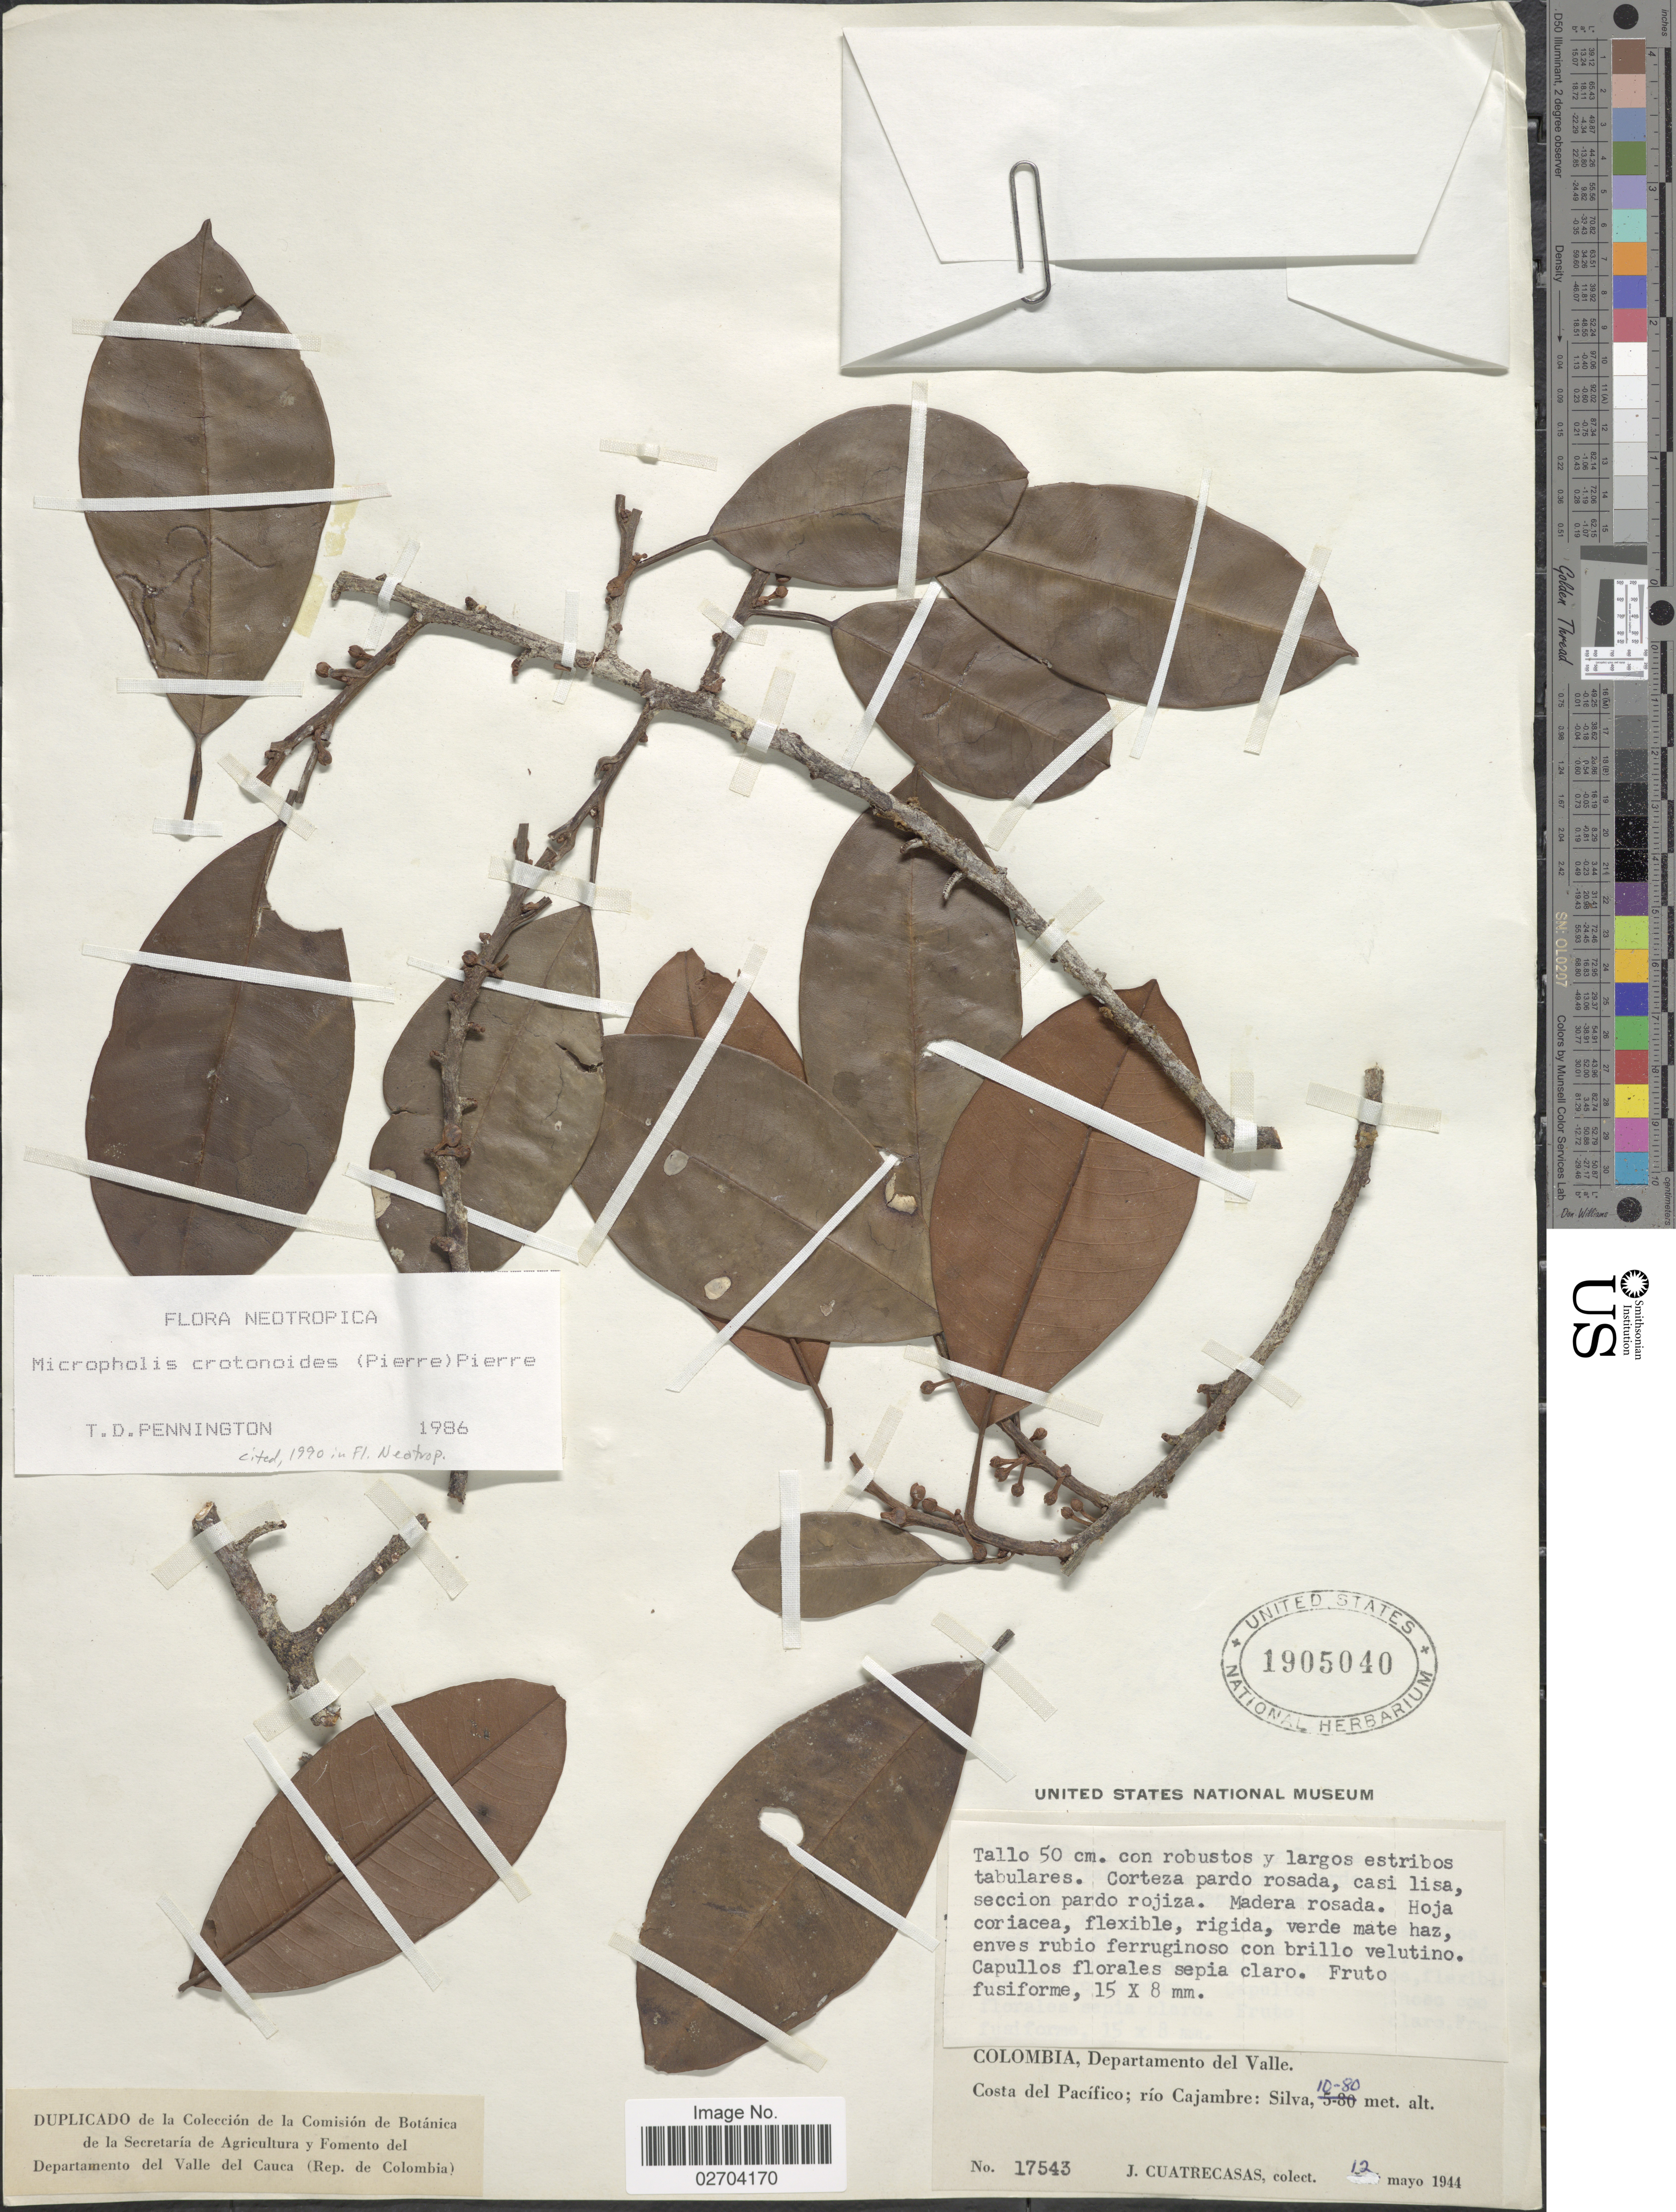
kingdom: Plantae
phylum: Tracheophyta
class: Magnoliopsida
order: Ericales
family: Sapotaceae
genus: Micropholis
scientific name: Micropholis crotonoides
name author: (Pierre) Pierre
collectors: J. Cuatrecasas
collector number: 17543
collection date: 1944-05-12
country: Colombia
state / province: Valle del Cauca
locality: Departamento del Valle. Costa del Pacífico; rio Cajambre: Silva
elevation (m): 10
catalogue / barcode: US 1905040